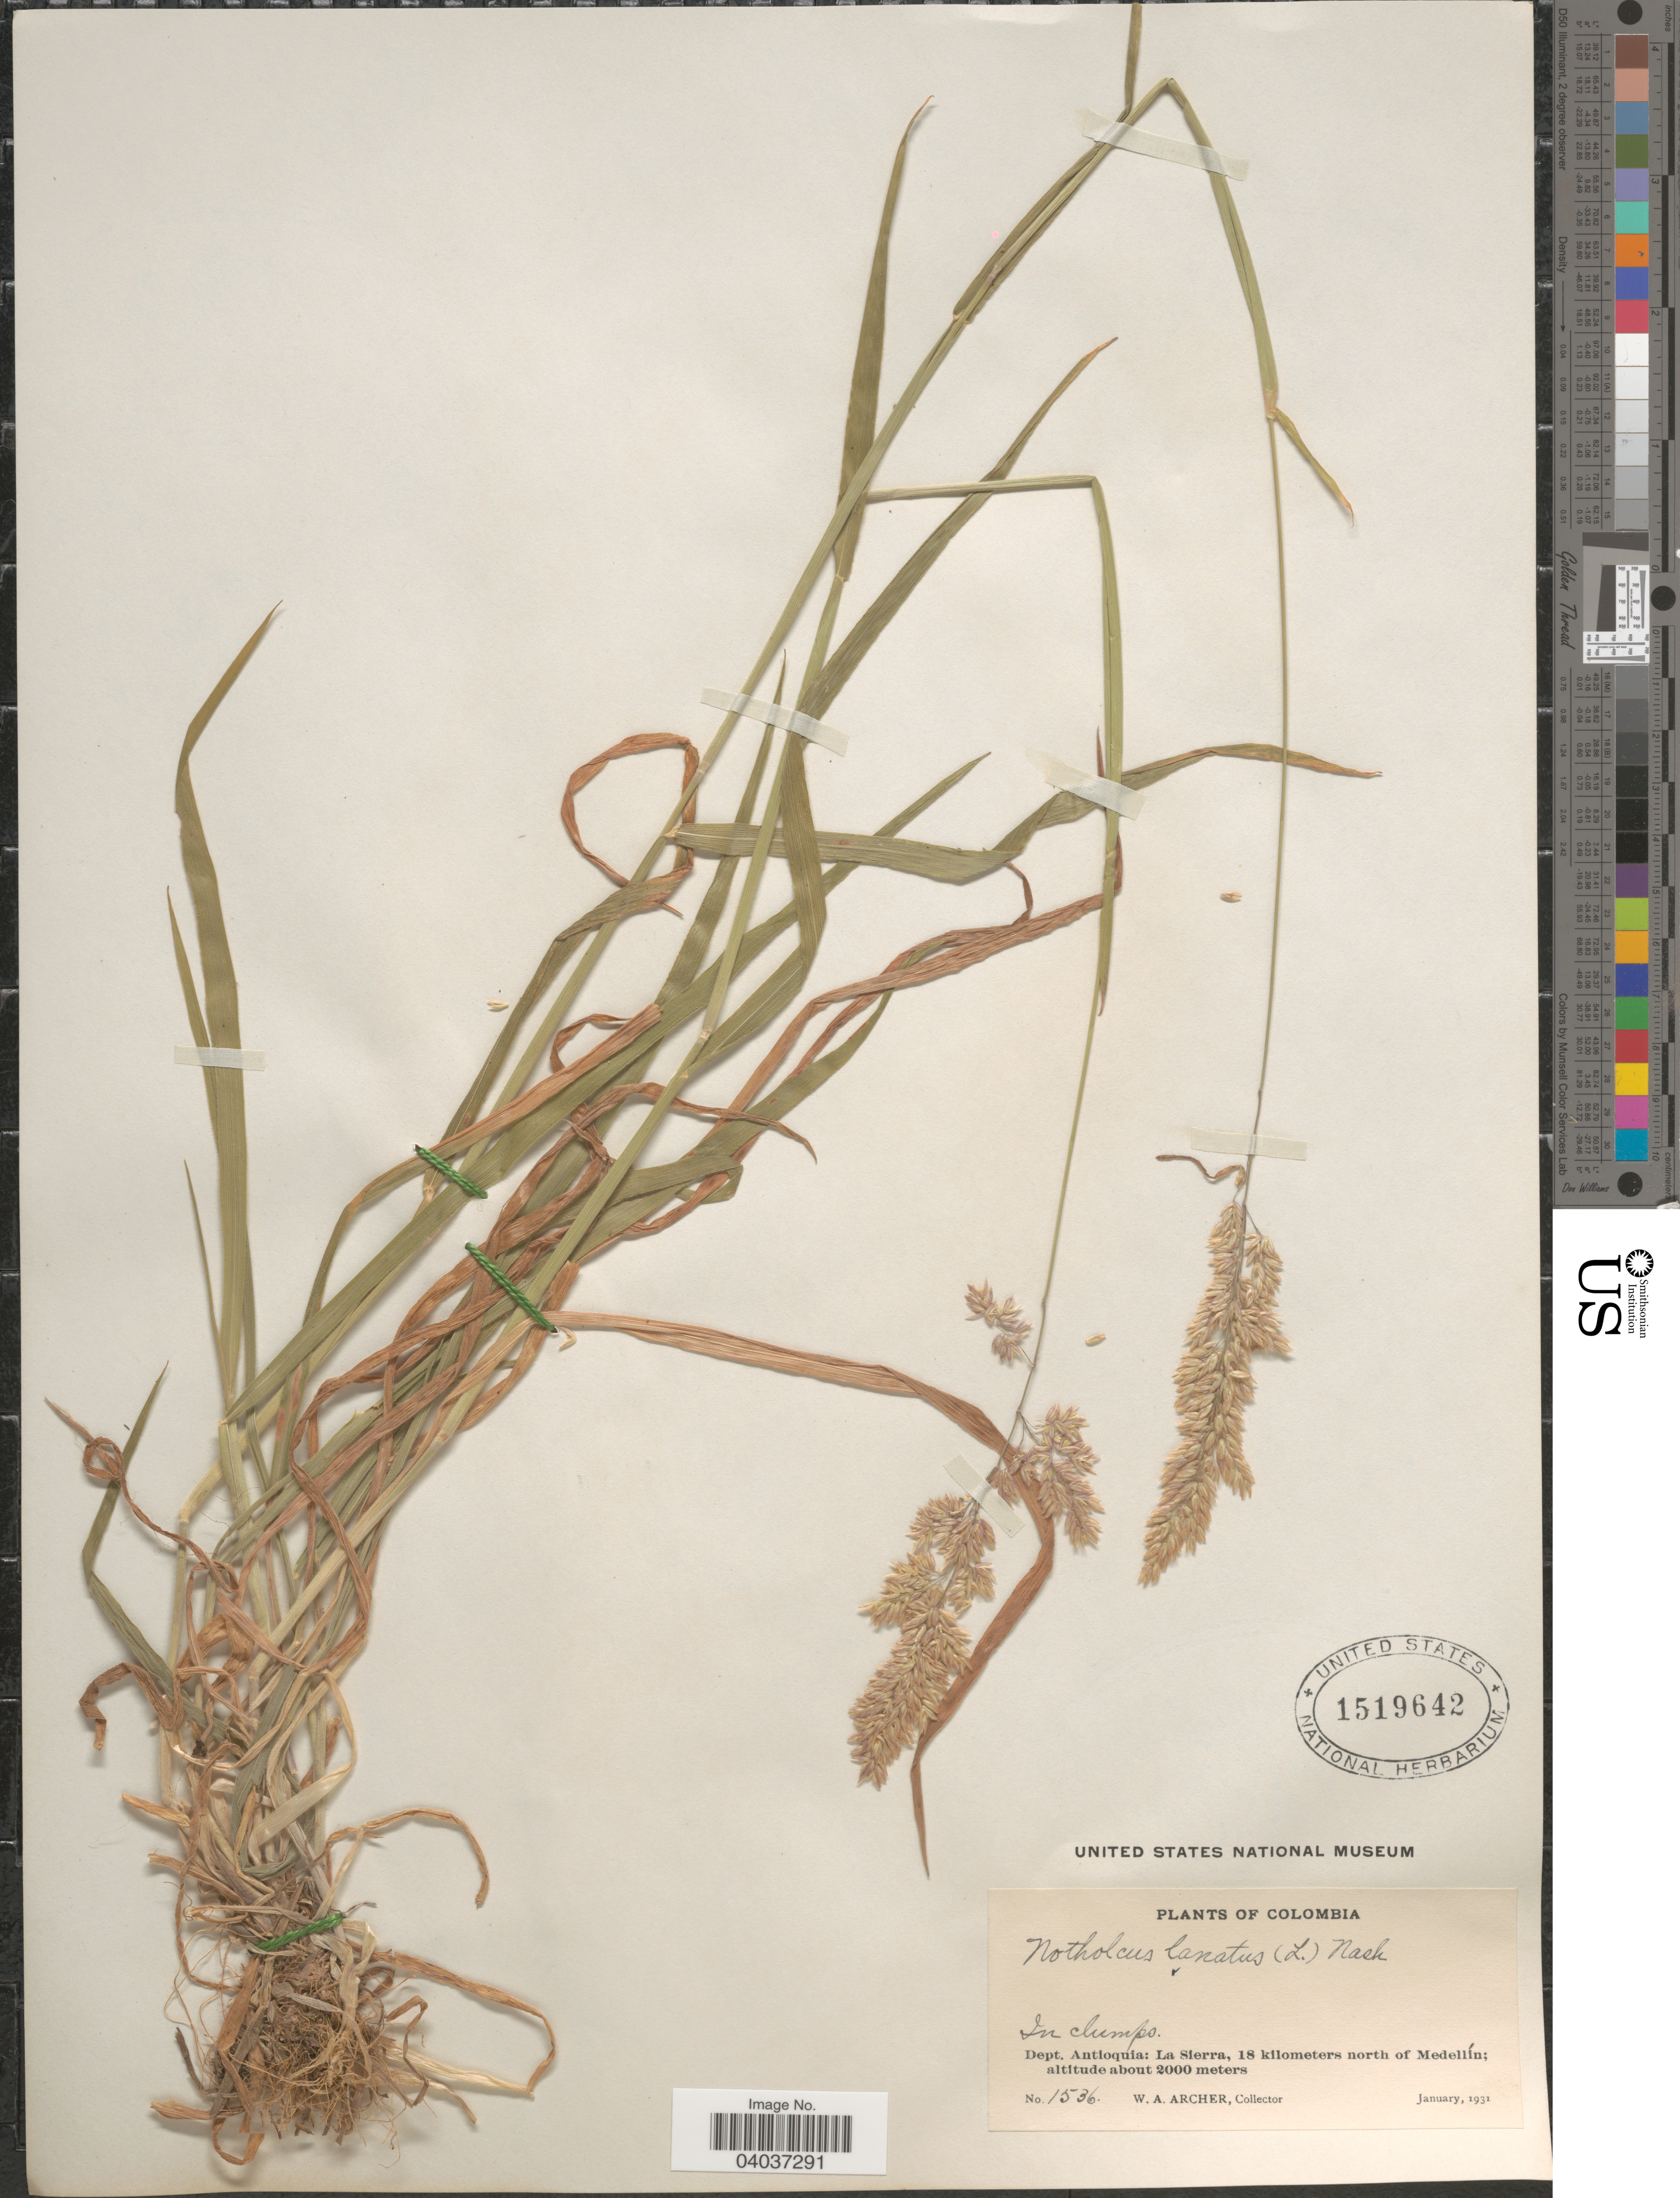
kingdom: Plantae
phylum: Tracheophyta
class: Liliopsida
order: Poales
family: Poaceae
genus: Holcus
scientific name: Holcus lanatus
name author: L.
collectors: W. Archer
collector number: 1536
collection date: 1931-01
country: Colombia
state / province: Antioquia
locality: Dept. Antioquia: La Sierra, 18 kilometers north of Medellín.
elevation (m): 2000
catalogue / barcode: US 1519642